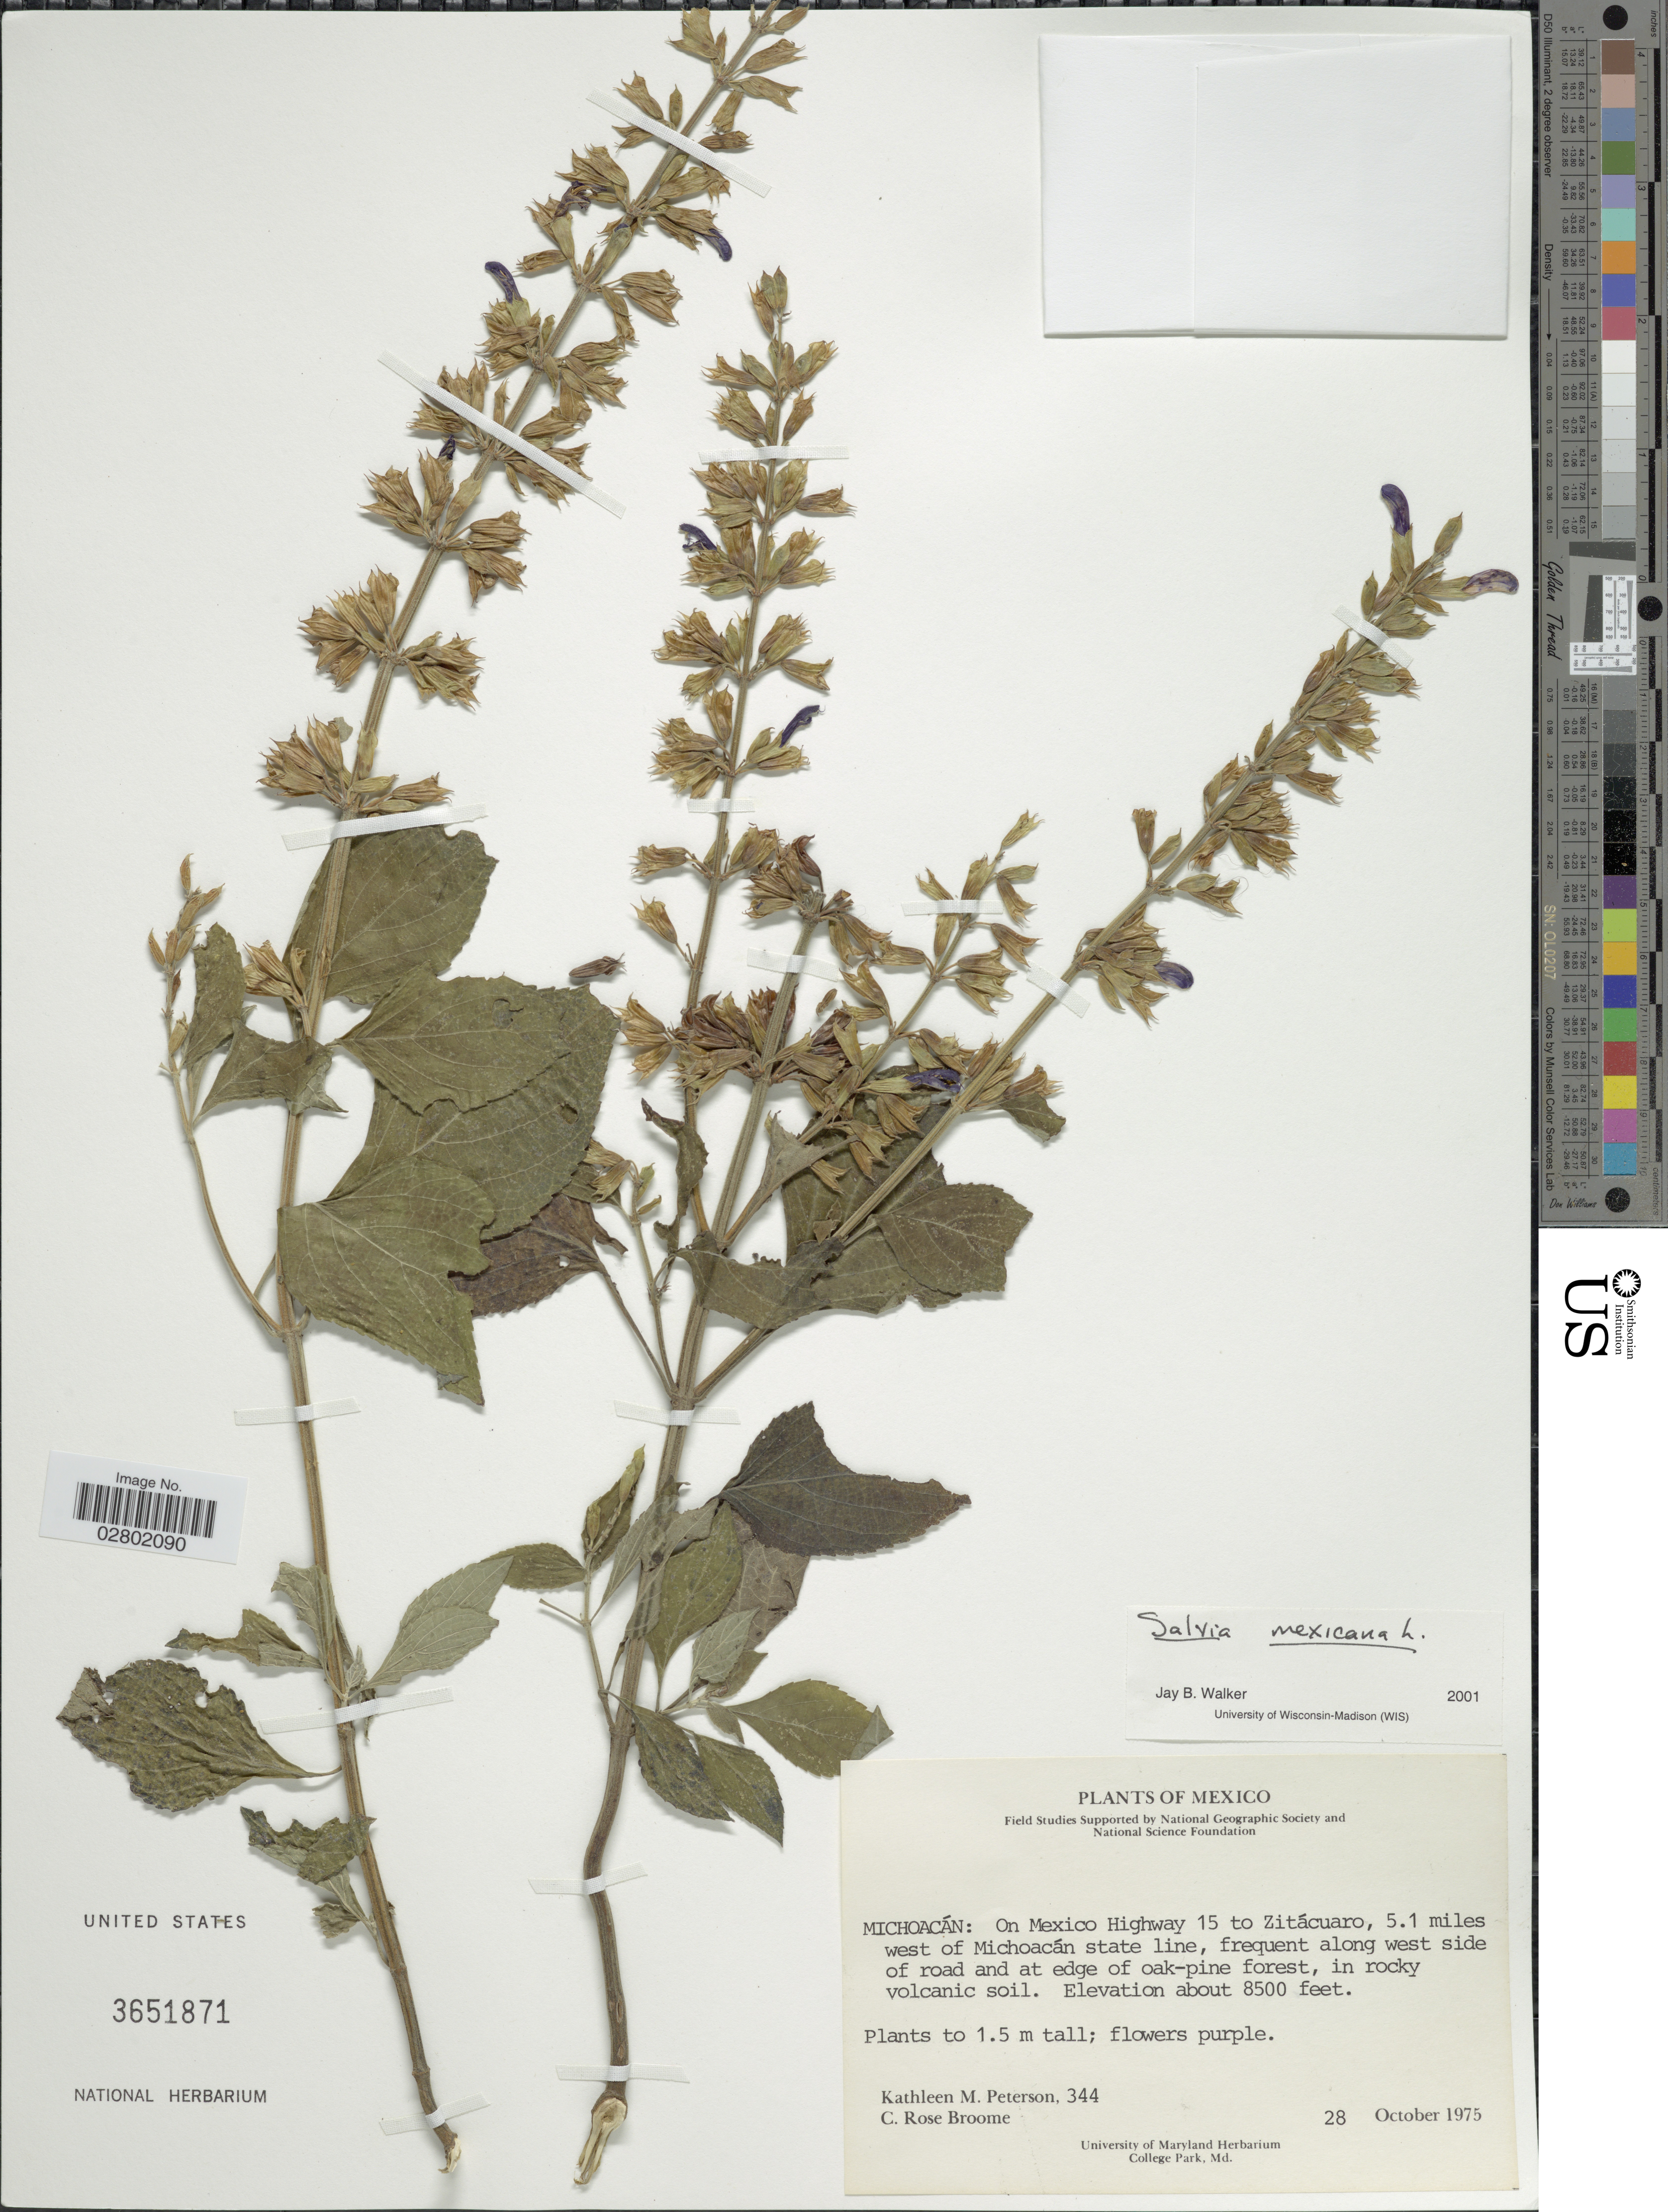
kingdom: Plantae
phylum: Tracheophyta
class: Magnoliopsida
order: Lamiales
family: Lamiaceae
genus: Salvia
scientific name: Salvia mexicana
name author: L.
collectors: K. Peterson & C. R. Broome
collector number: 344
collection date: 1975-10-28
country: Mexico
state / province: Michoacán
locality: On Mexico Highway 15 to Zitácuaro, 5.1 miles west of Michoacán state line.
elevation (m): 2591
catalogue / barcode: US 3651871